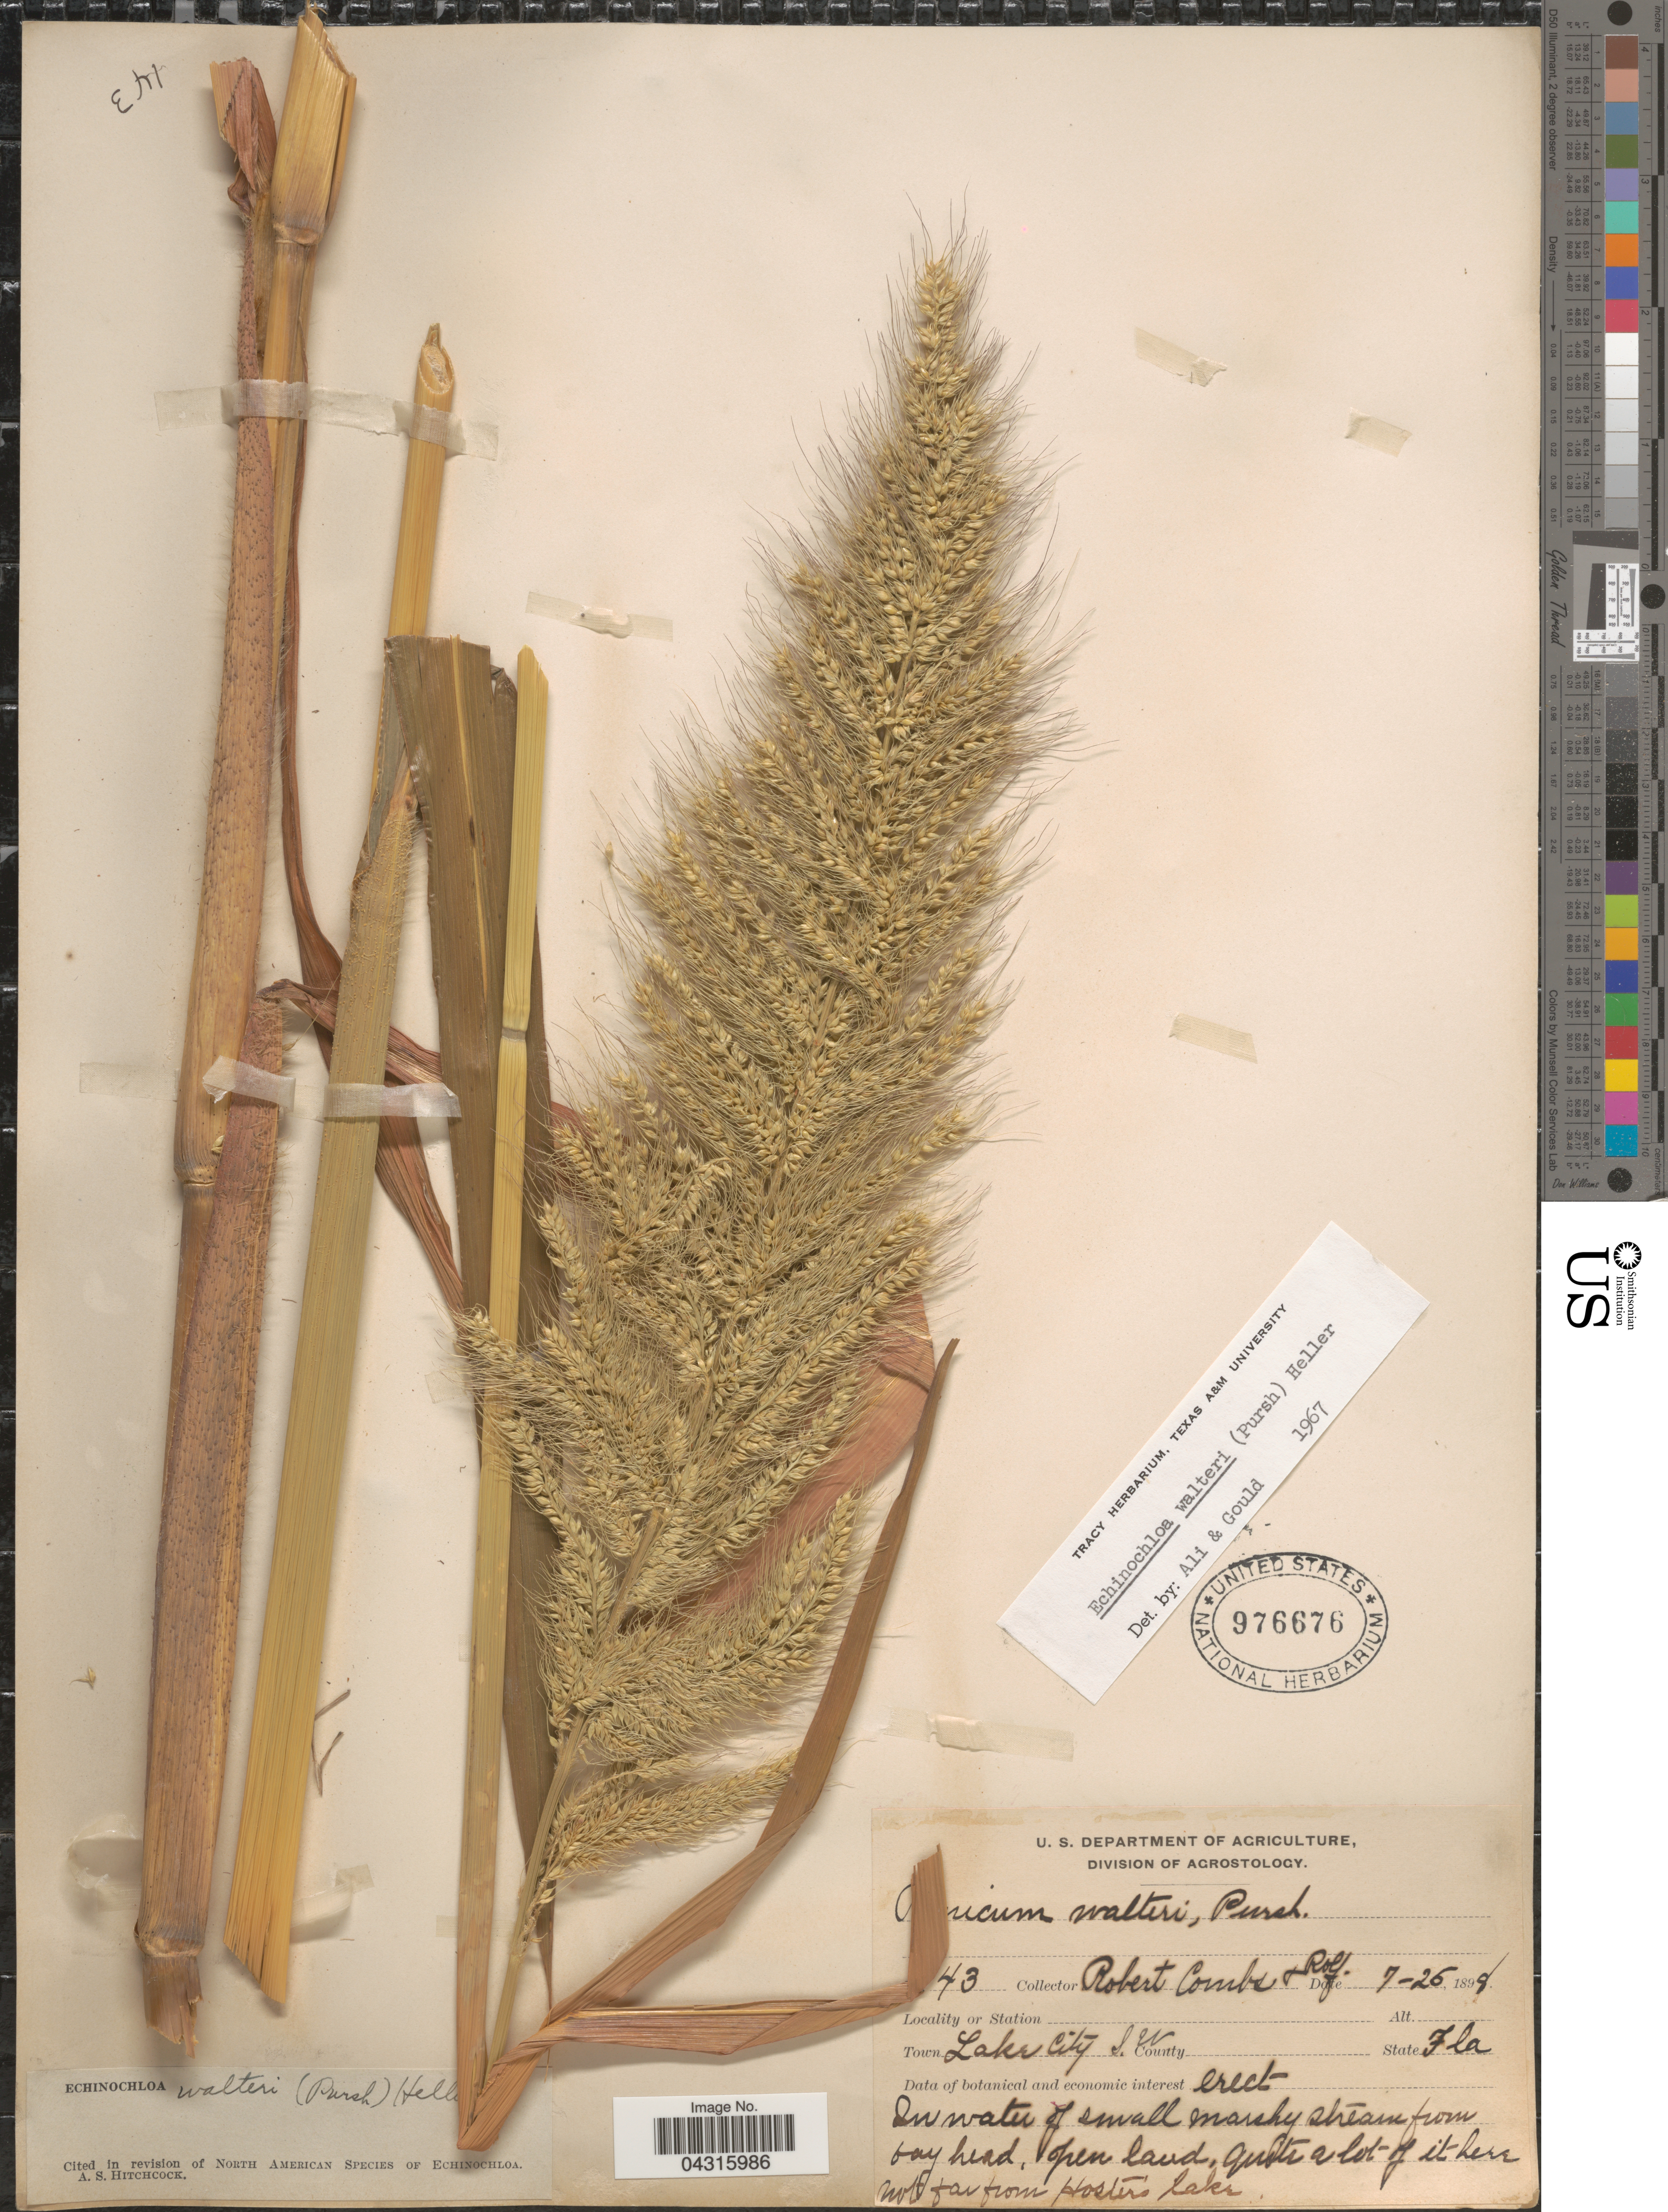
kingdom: Plantae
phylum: Tracheophyta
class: Liliopsida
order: Poales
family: Poaceae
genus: Echinochloa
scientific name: Echinochloa walteri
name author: (Pursh) A. Heller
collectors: R. Combs & Rolfs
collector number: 43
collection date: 1898-07-25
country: United States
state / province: Florida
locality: Town Lake City S.W. In water of small marshy stream from bay head, open land.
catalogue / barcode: US 976676